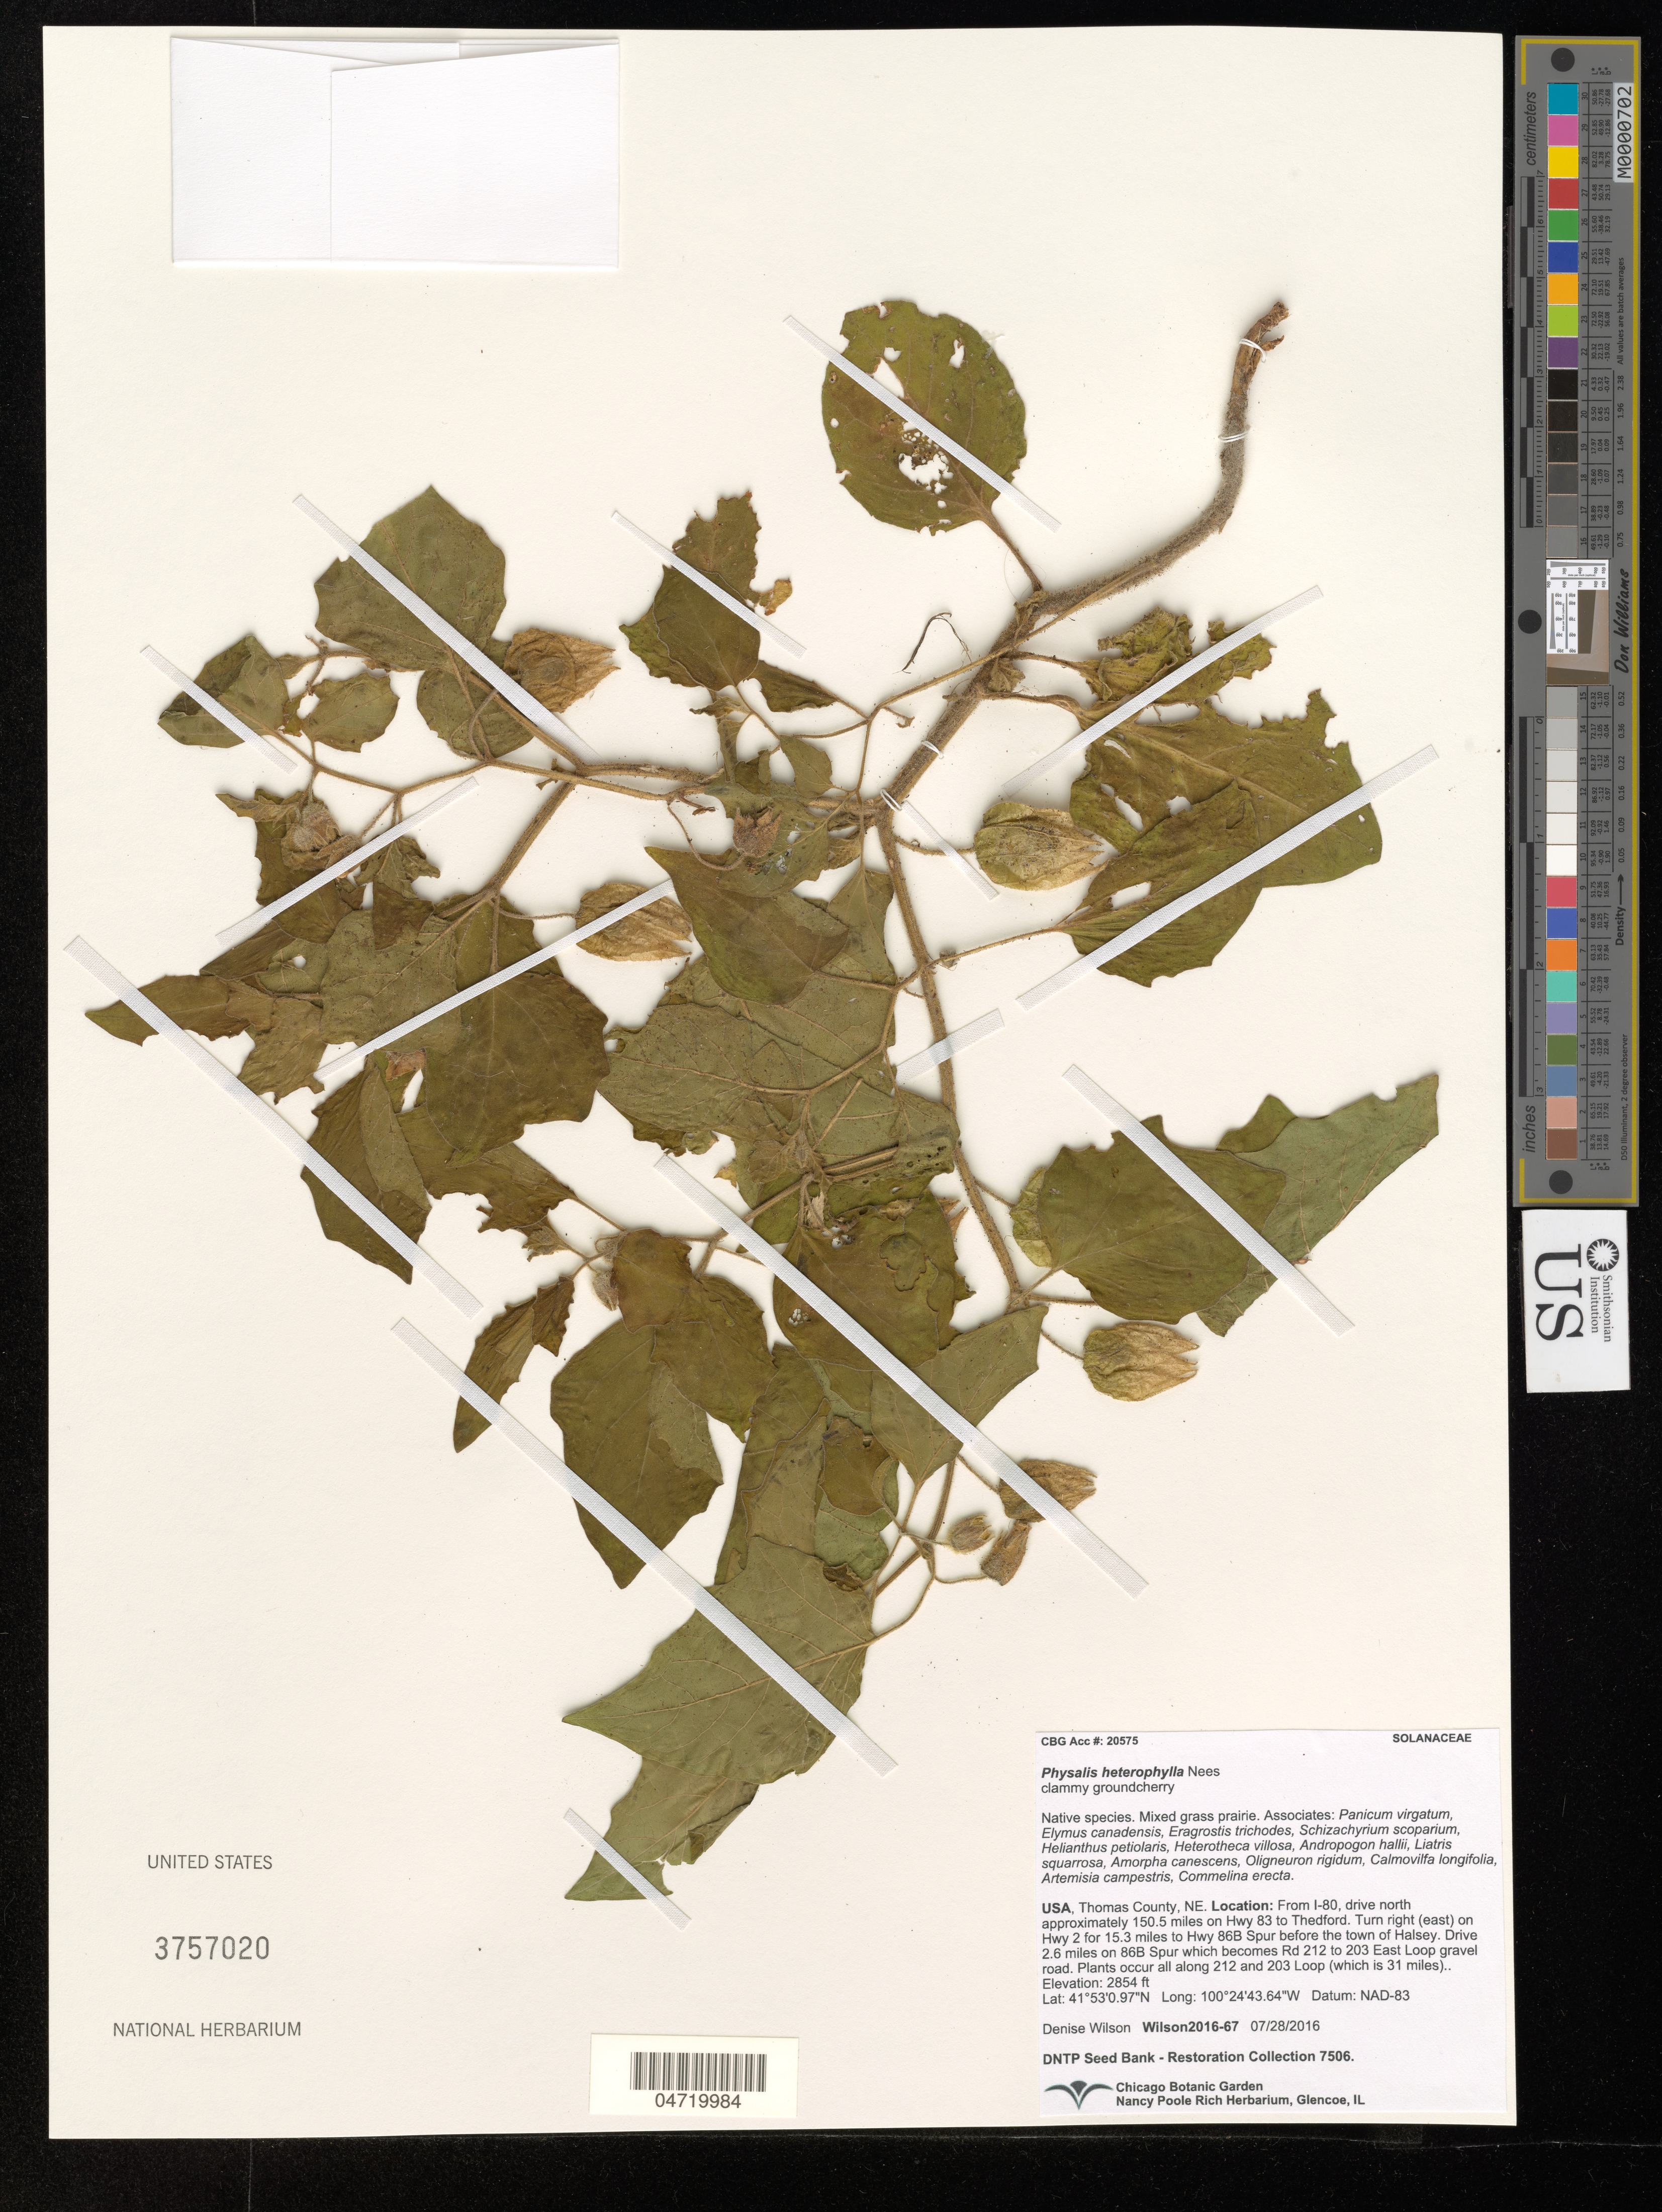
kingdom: Plantae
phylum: Tracheophyta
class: Magnoliopsida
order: Solanales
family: Solanaceae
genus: Physalis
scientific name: Physalis heterophylla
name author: Nees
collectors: D. Wilson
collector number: Wilson2016-67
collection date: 2016-07-28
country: United States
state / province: Nebraska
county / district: Thomas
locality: Thomas County. From I-80, drive north approximately 150.5 miles on Hwy 83 to Thedford. Turn right (east) on Hwy 2 for 15.3 miles to Hwy 86B Spur before the town of Halsey. Drive 2.6 miles on 86B Spur which becomes Rd 212 to 203 East Loop gravel road. Plants occur all along 212 and 203 Loop (which is 31 miles).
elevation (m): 870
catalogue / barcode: US 3757020